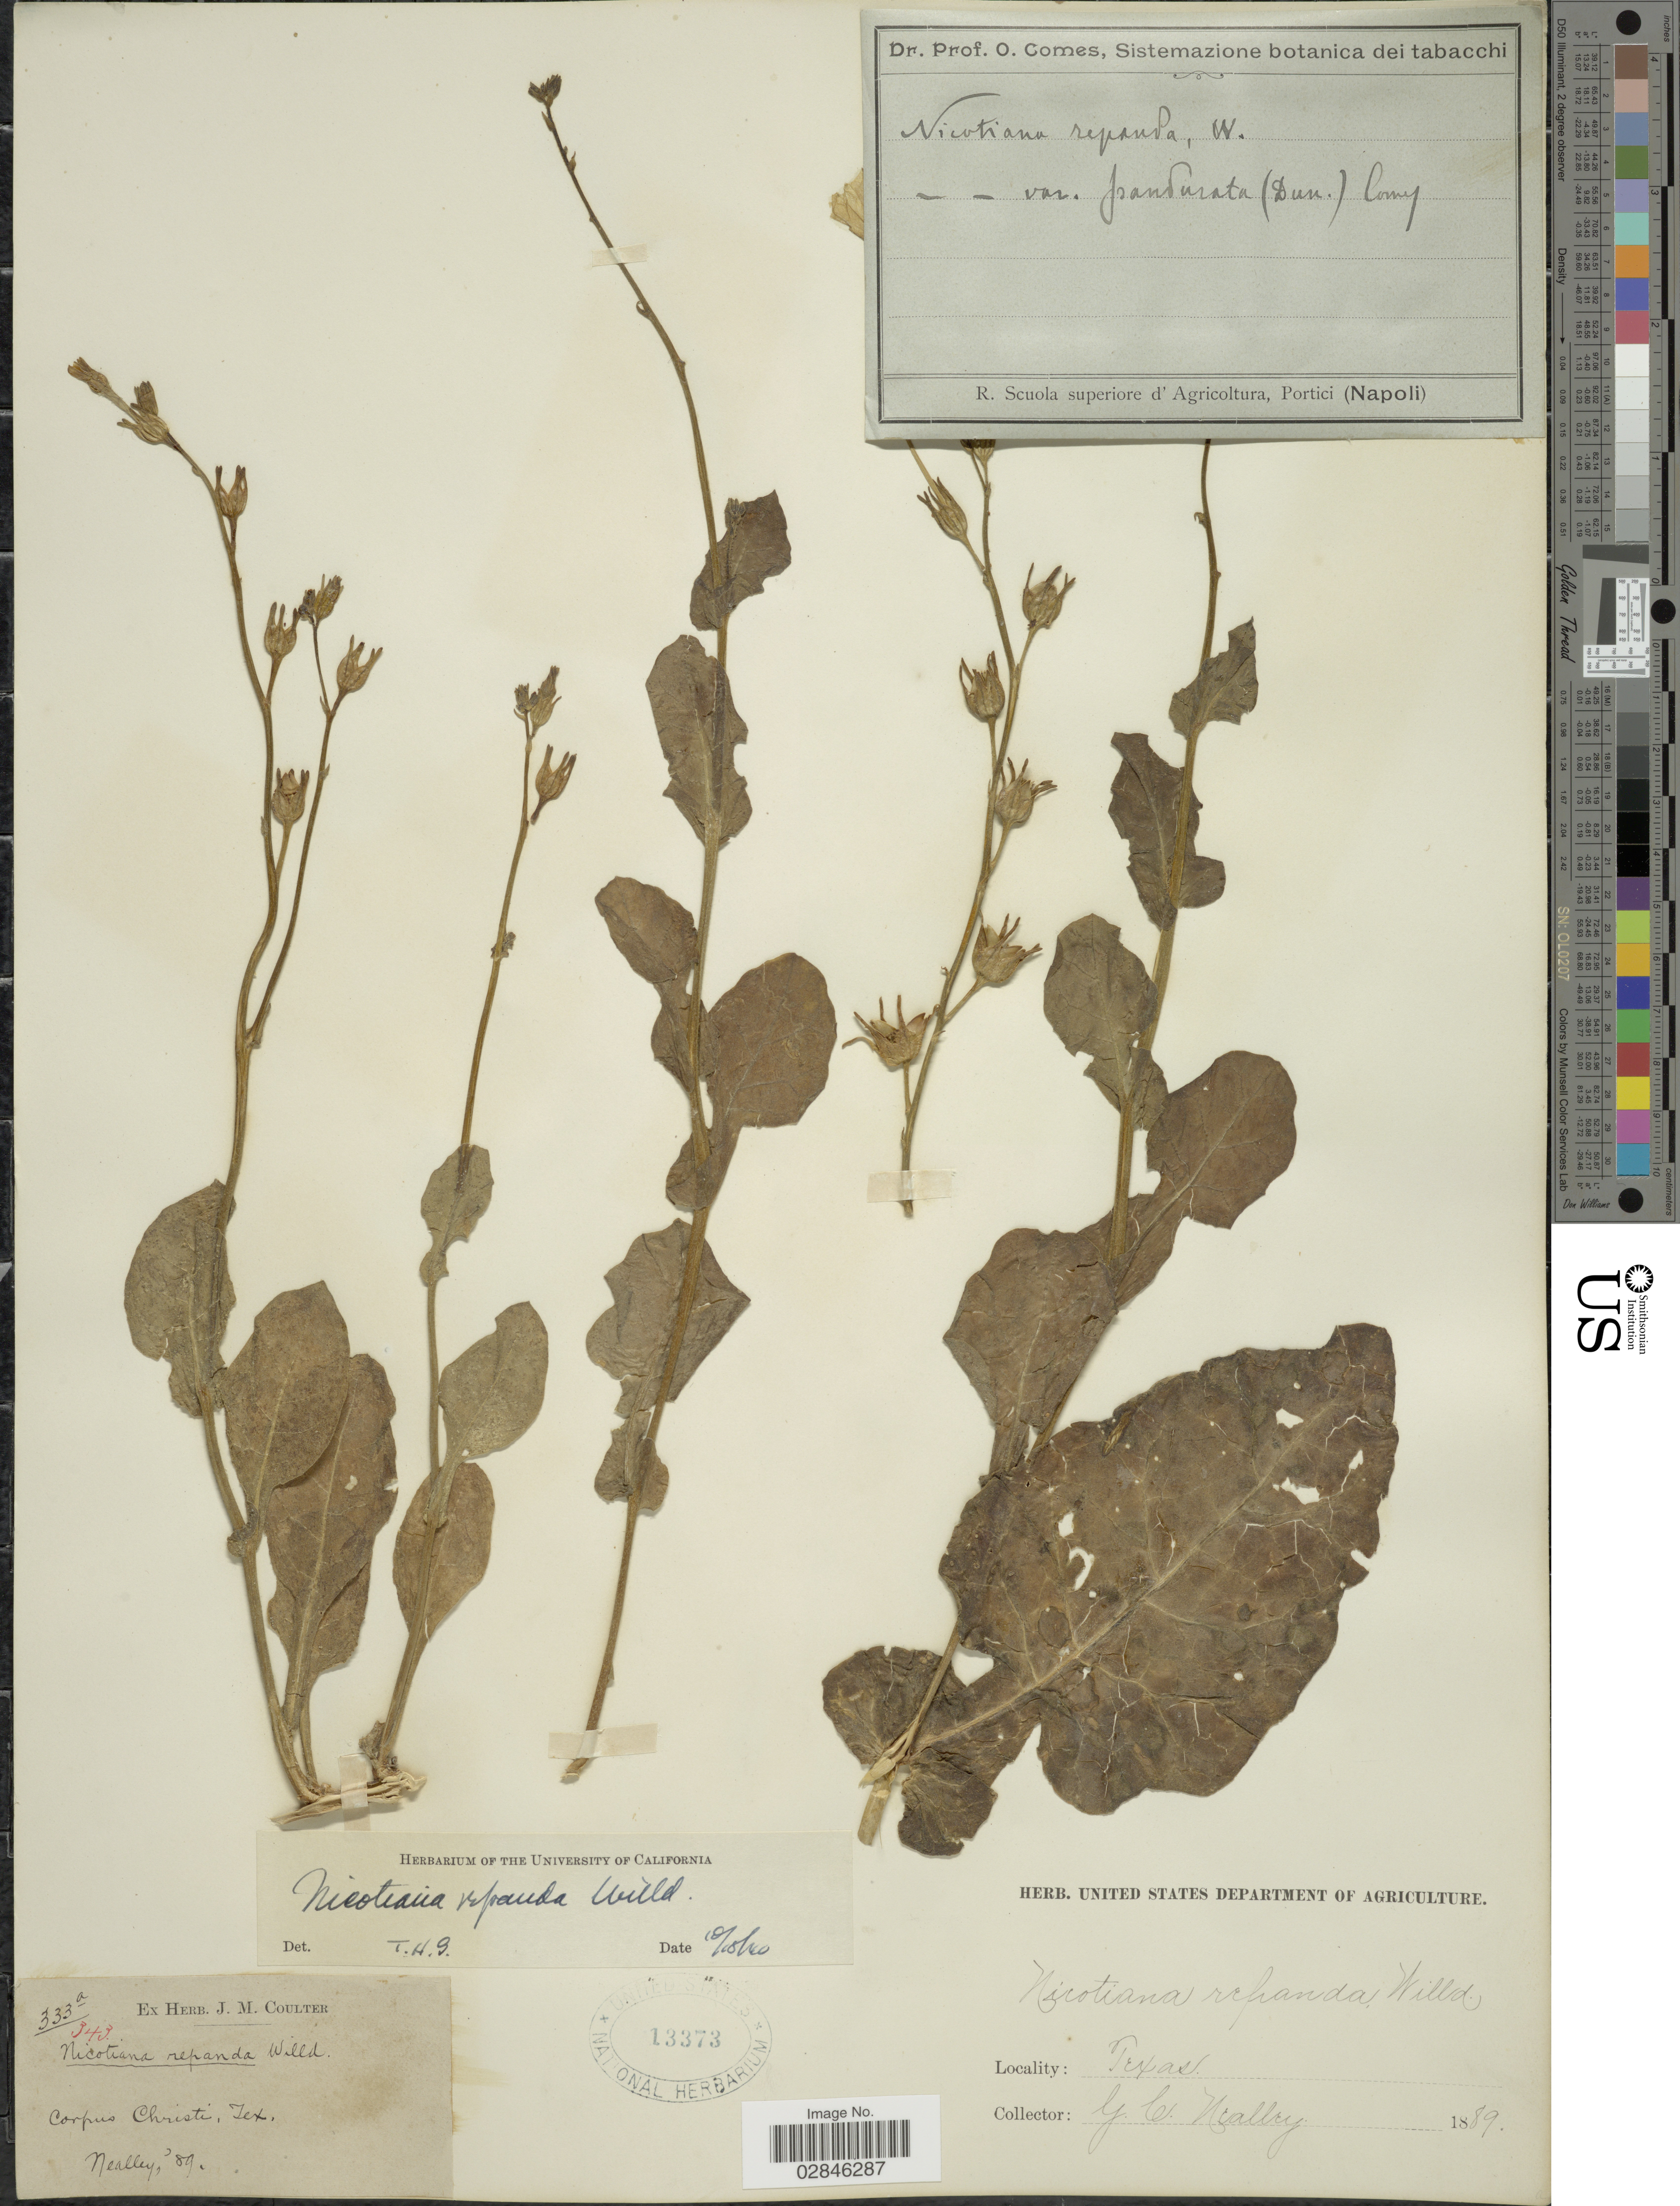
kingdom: Plantae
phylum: Tracheophyta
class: Magnoliopsida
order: Solanales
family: Solanaceae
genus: Nicotiana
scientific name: Nicotiana repanda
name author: Willd. ex Lehm.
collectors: G. C. Nealley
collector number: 333a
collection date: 1889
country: United States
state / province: Texas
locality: Corpus Christi, Tex.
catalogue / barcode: US 13373